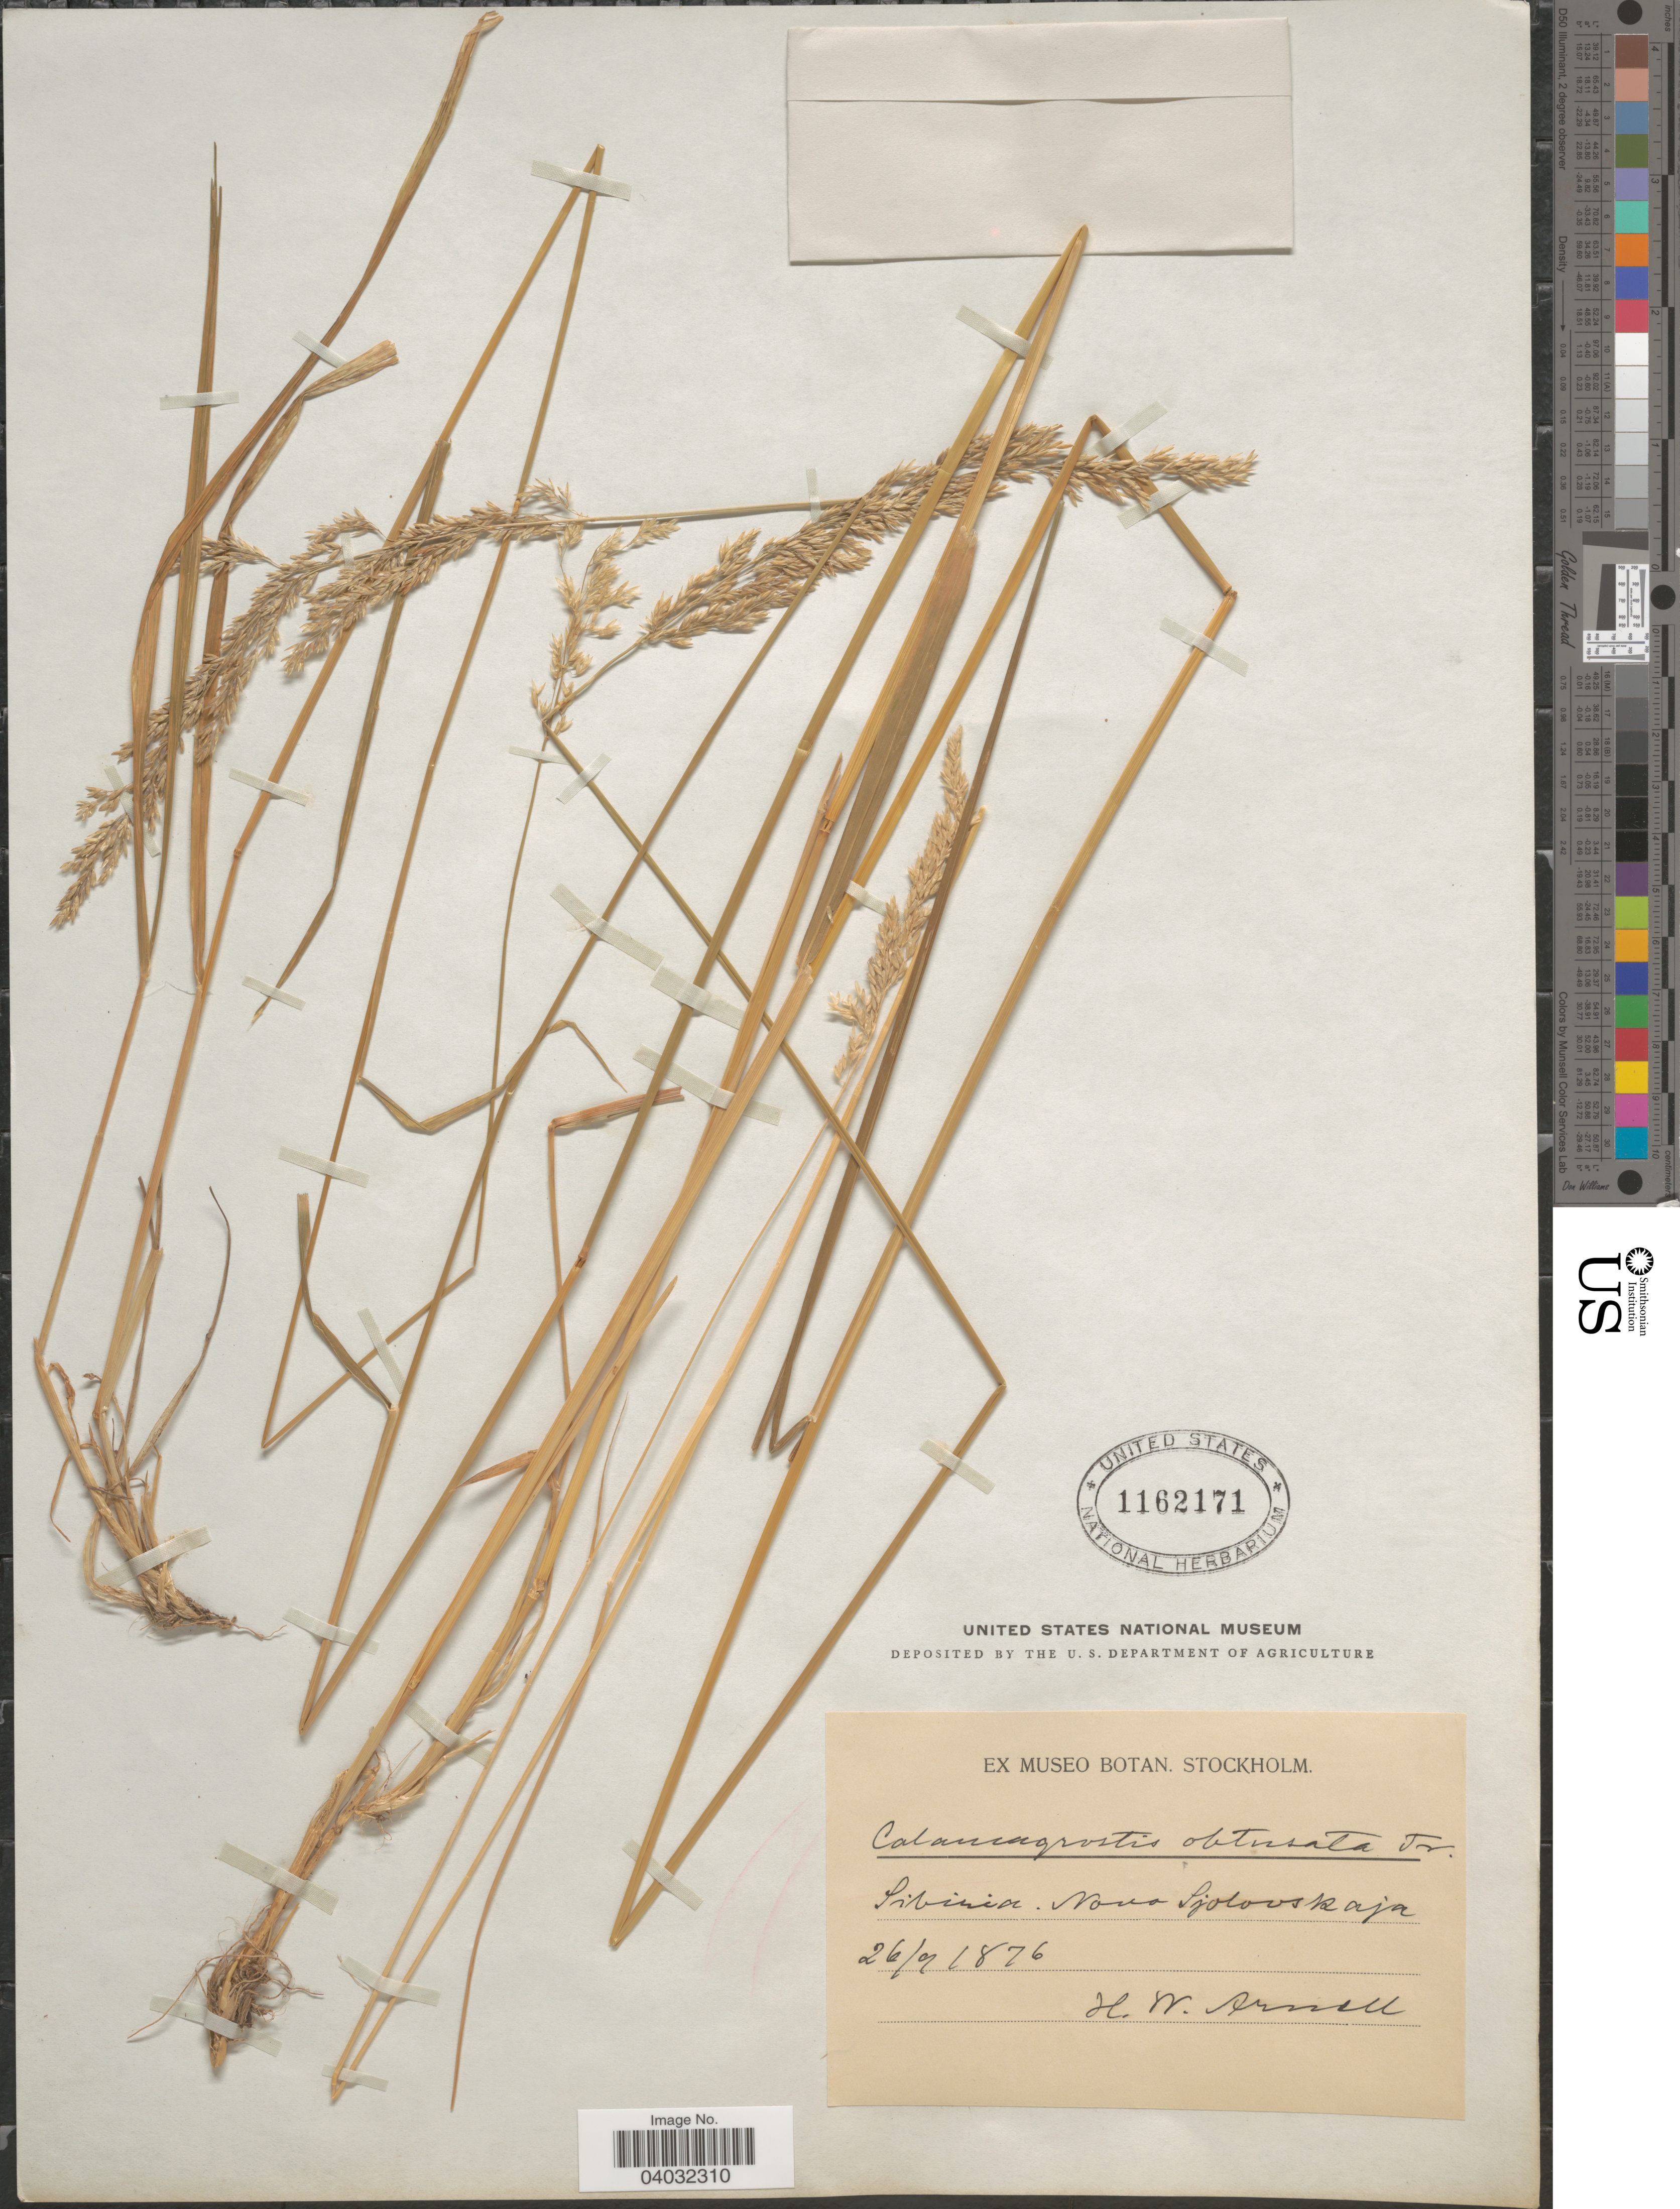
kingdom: Plantae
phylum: Tracheophyta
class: Liliopsida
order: Poales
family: Poaceae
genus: Calamagrostis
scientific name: Calamagrostis obtusata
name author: Trin.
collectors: H. W. Arnell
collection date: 1876-09-26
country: Russian Federation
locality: Sibiria: Nouv Sjolovskaja.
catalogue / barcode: US 1162171